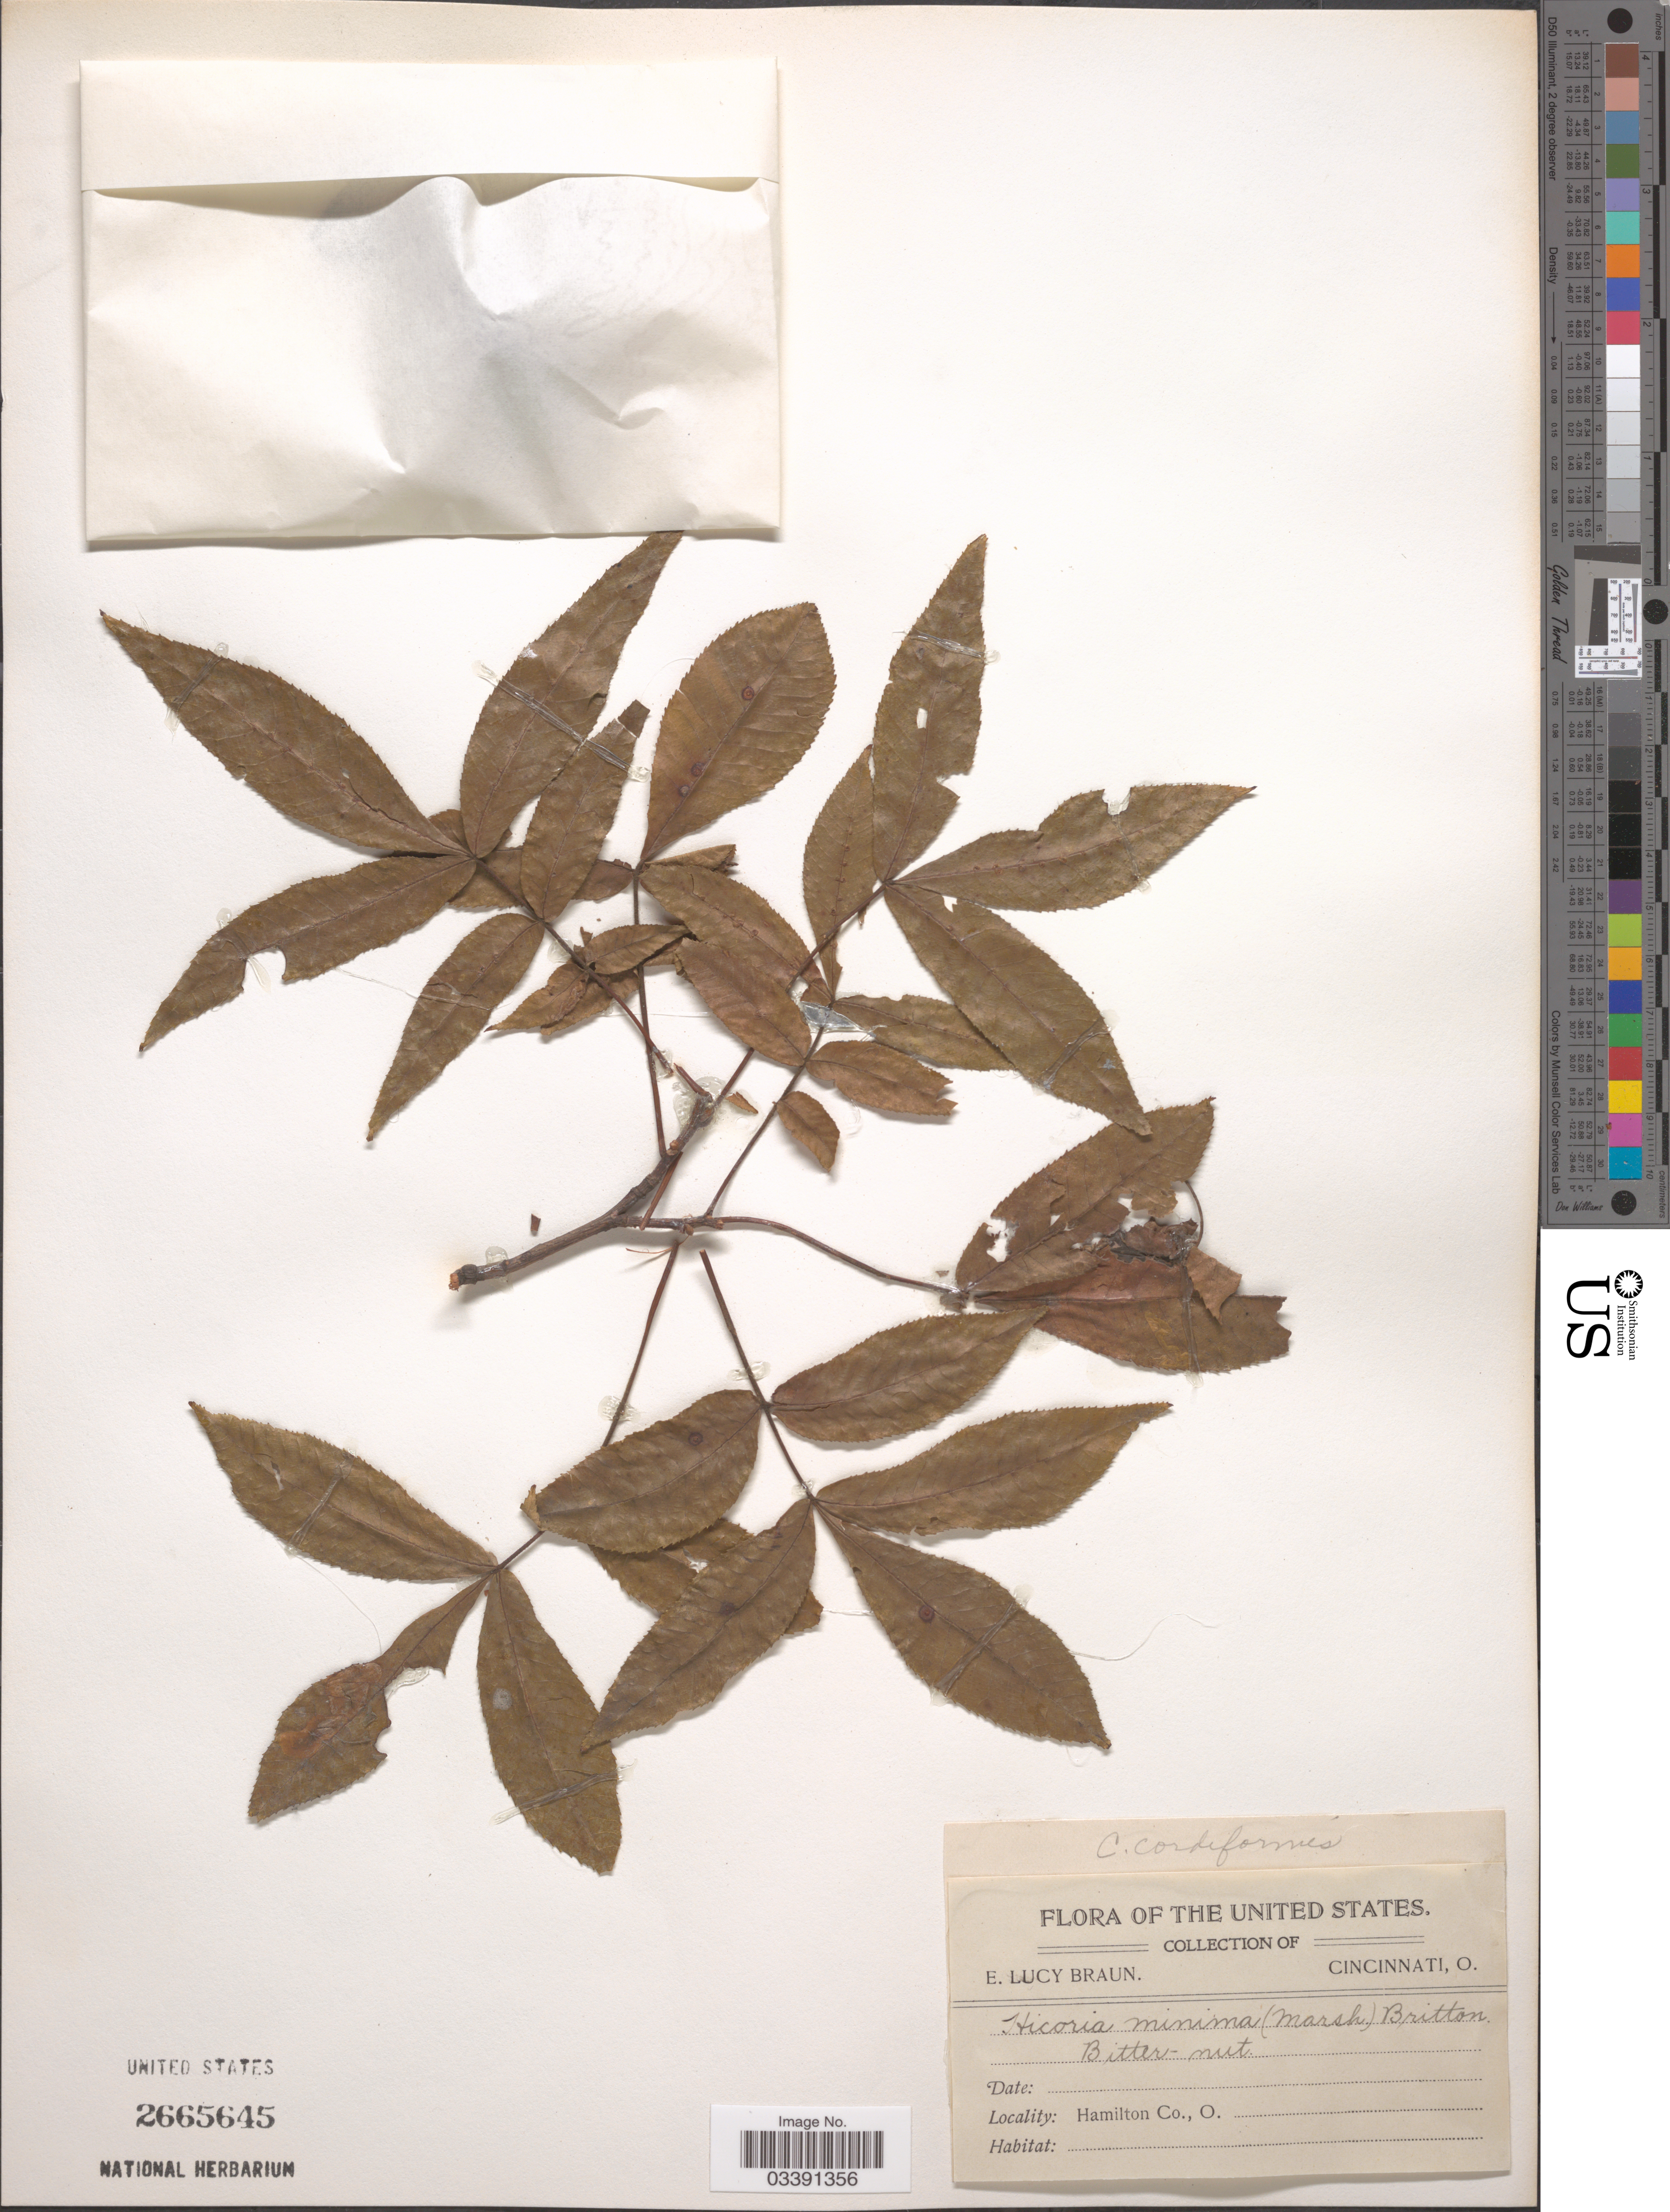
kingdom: Plantae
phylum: Tracheophyta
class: Magnoliopsida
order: Fagales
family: Juglandaceae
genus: Carya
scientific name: Carya cordiformis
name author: (Wangenh.) K. Koch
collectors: E. L. Braun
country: United States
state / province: Ohio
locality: Hamilton Co.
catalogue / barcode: US 2665645